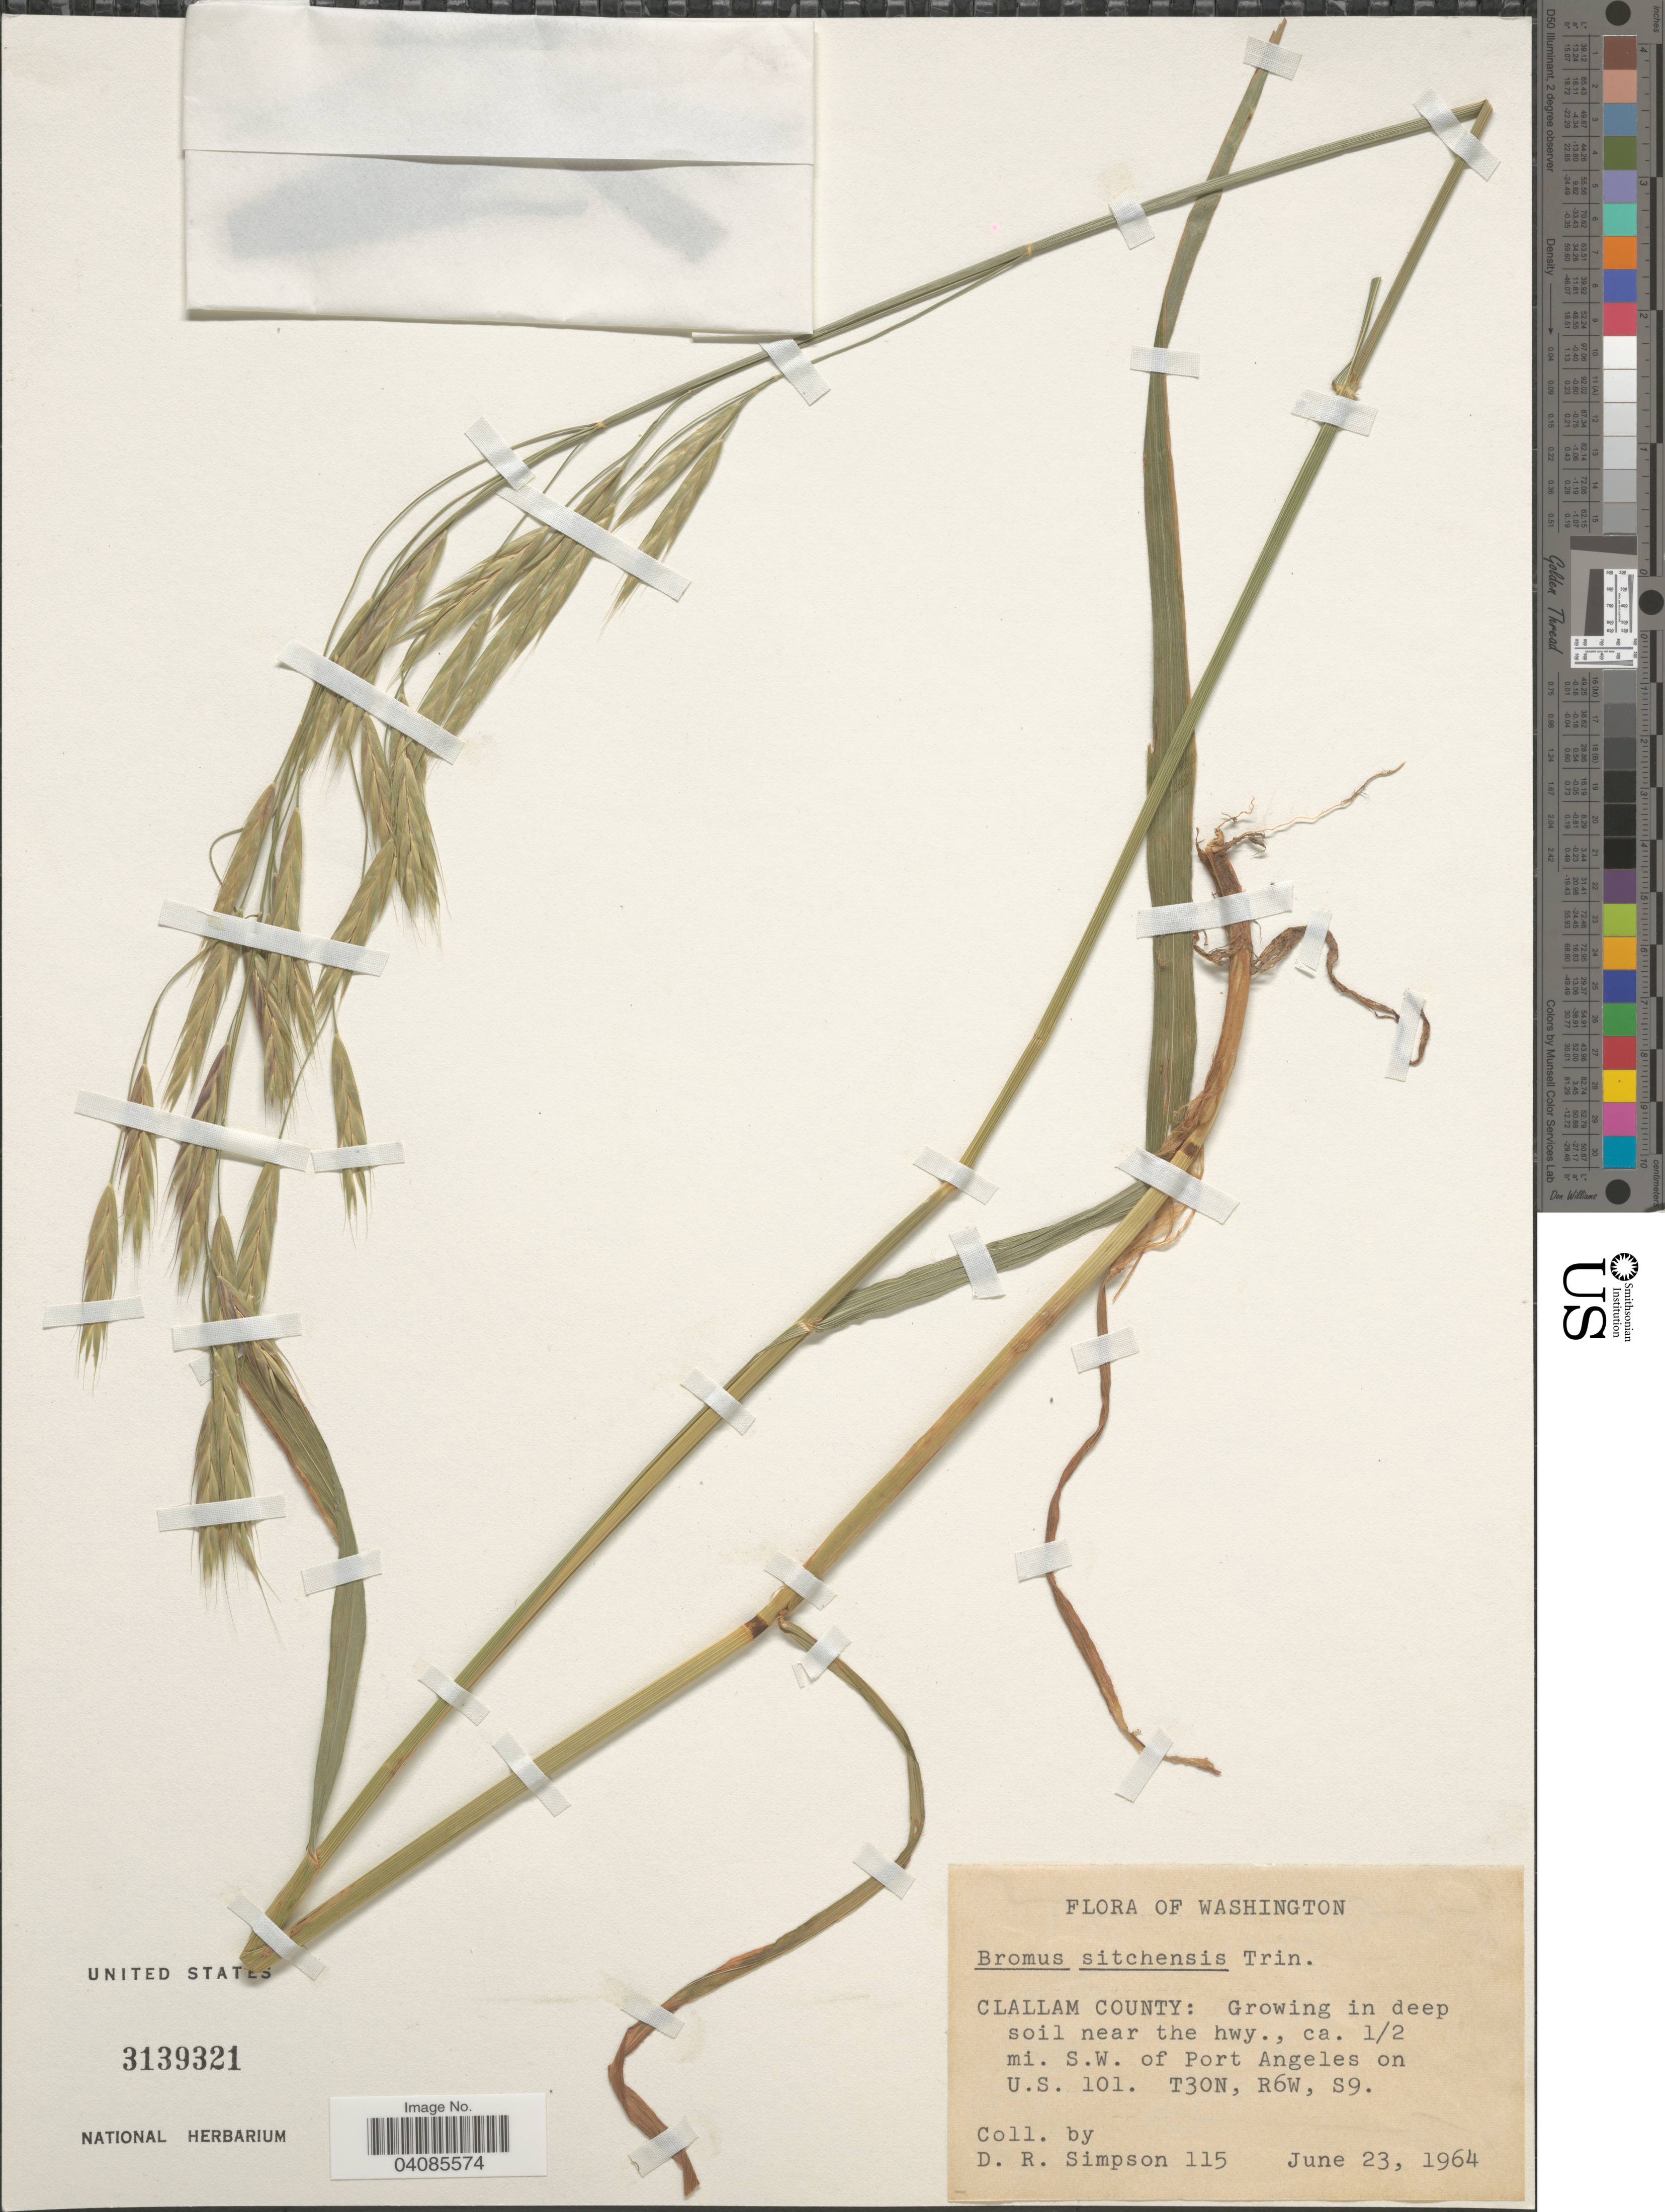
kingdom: Plantae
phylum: Tracheophyta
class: Liliopsida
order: Poales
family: Poaceae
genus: Bromus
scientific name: Bromus sitchensis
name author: Trin. in Bong.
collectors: D. R. Simpson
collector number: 115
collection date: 1964-06-23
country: United States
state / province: Washington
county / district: Clallam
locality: Clallam County: near the hwy., ca. 1/2 mi. S.W. of Port Angeles on U.S. 101. T30N, R6W, S9.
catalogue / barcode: US 3139321